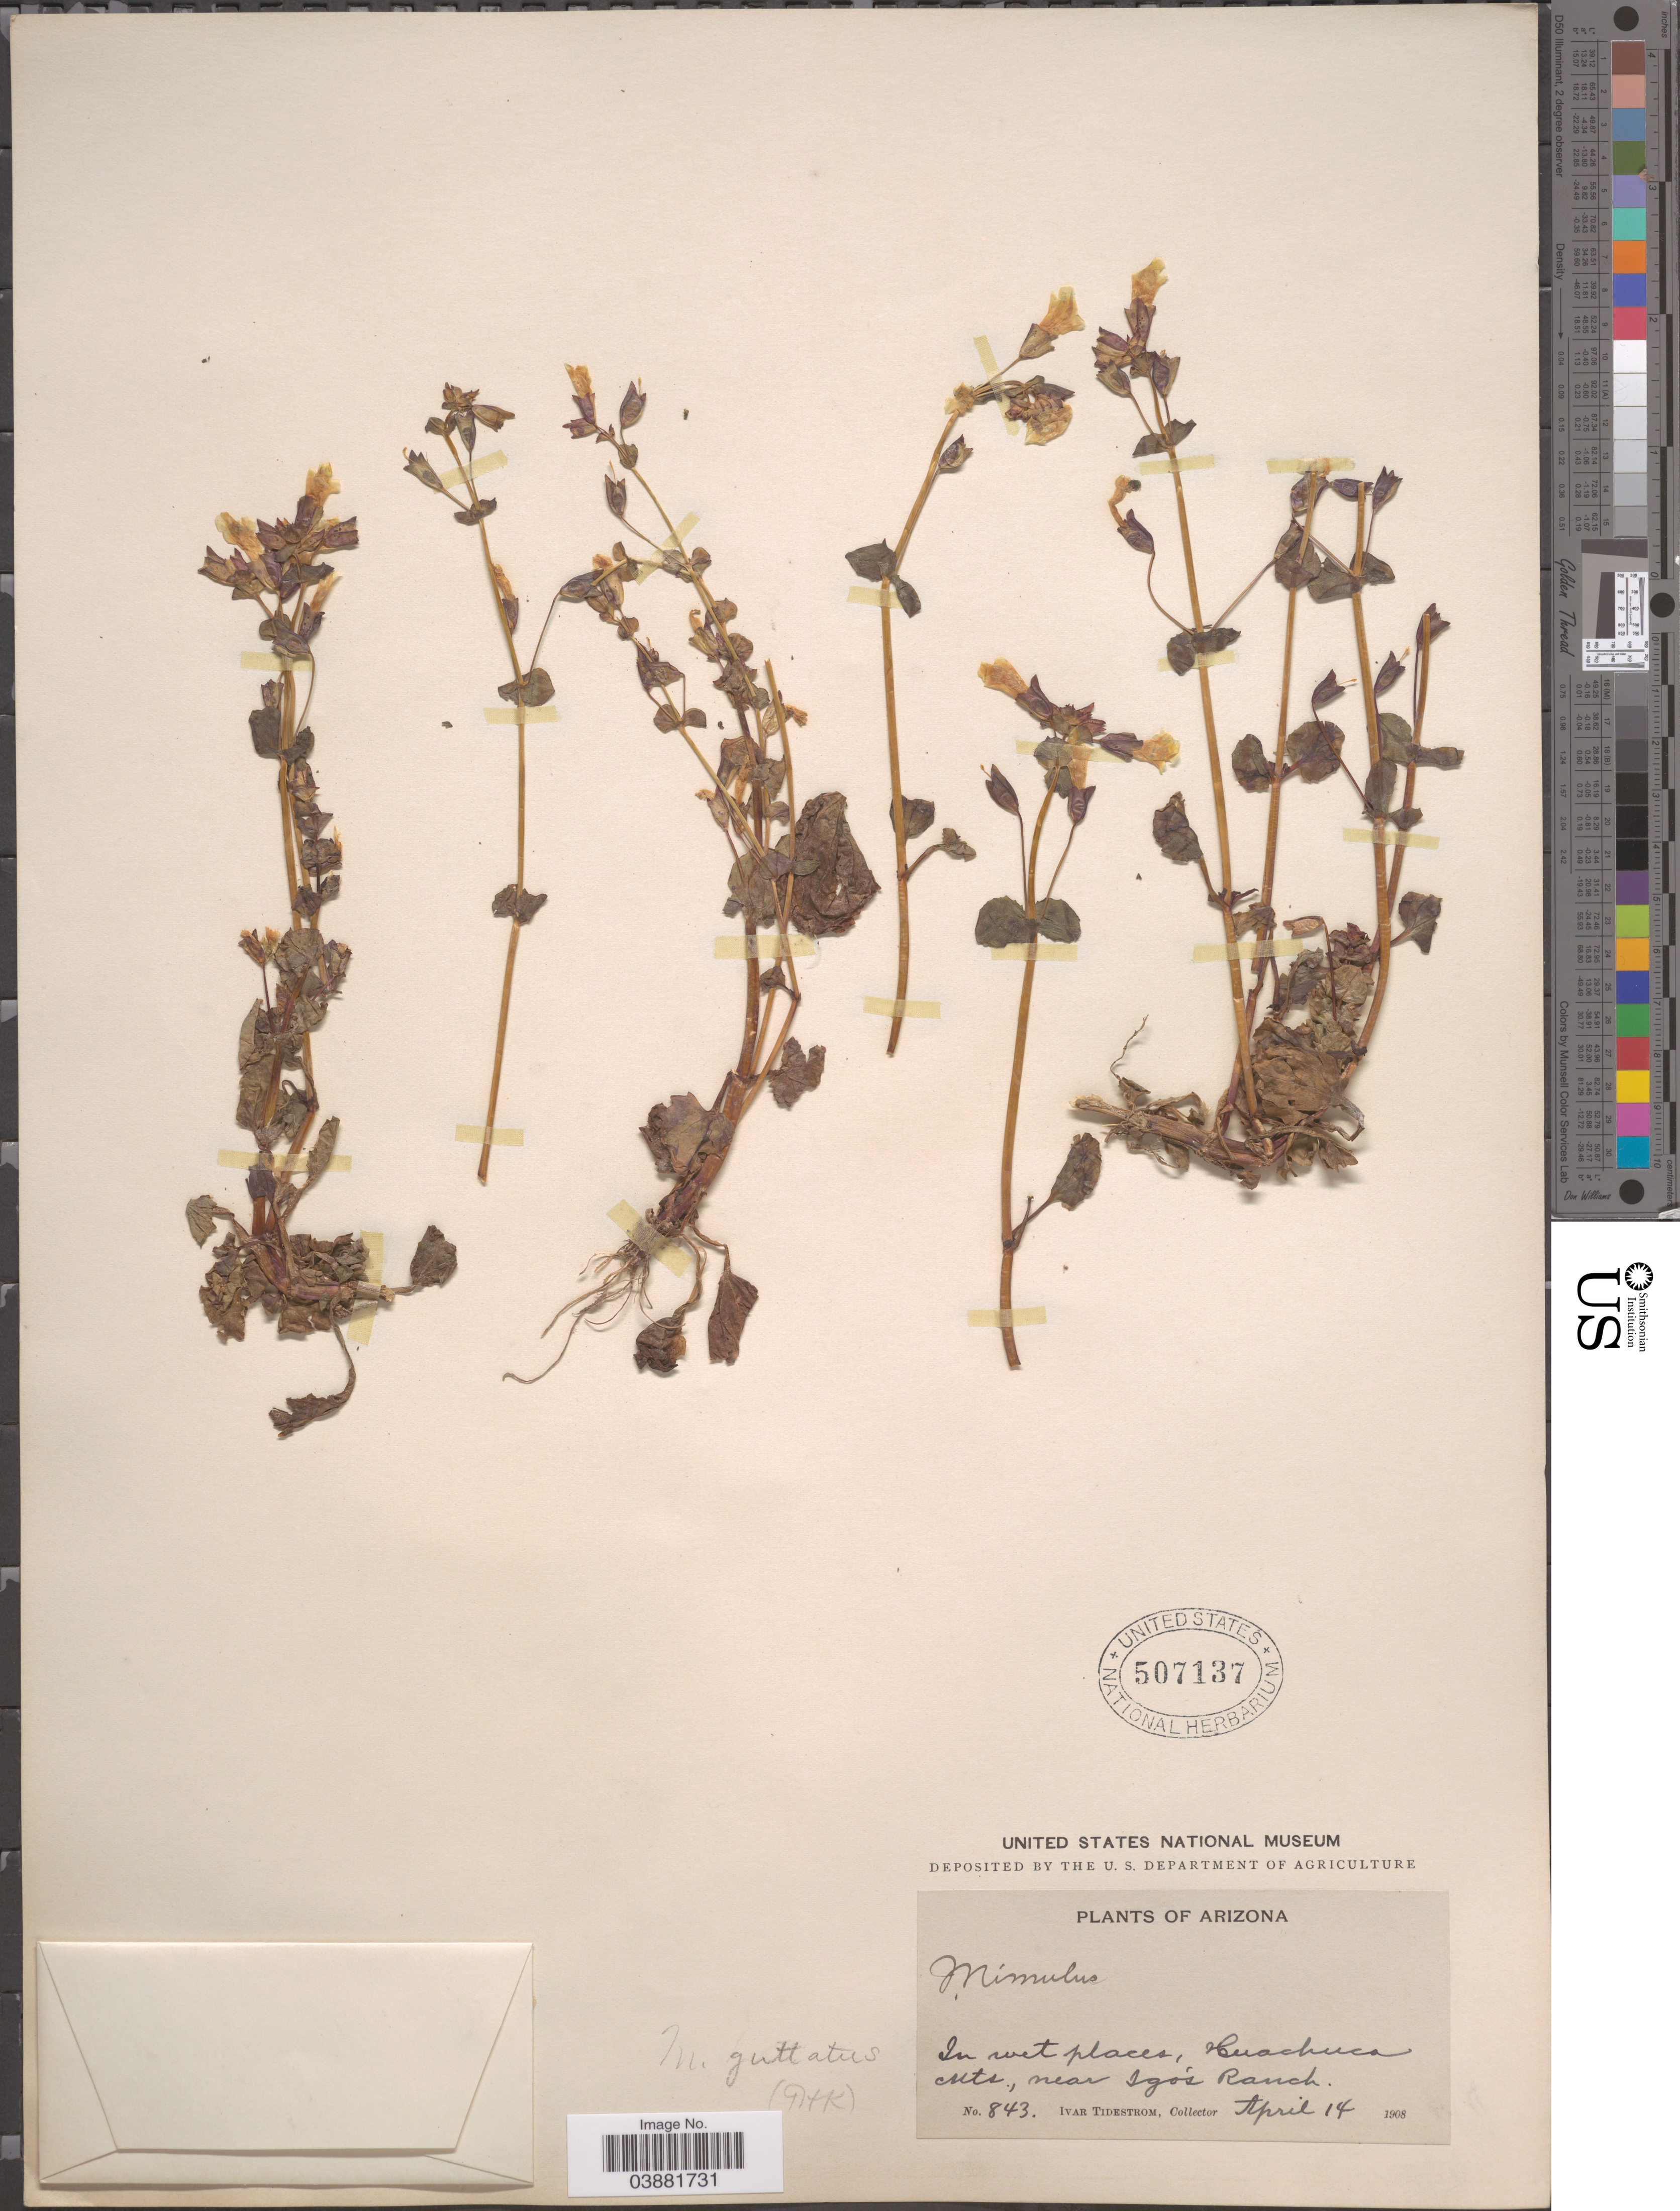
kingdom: Plantae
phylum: Tracheophyta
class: Magnoliopsida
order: Lamiales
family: Phrymaceae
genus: Mimulus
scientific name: Mimulus guttatus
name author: DC.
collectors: I. F. Tidestrom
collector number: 843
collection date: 1908-04-14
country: United States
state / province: Arizona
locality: Huachuca Mts., near Igo's Ranch.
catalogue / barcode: US 507137